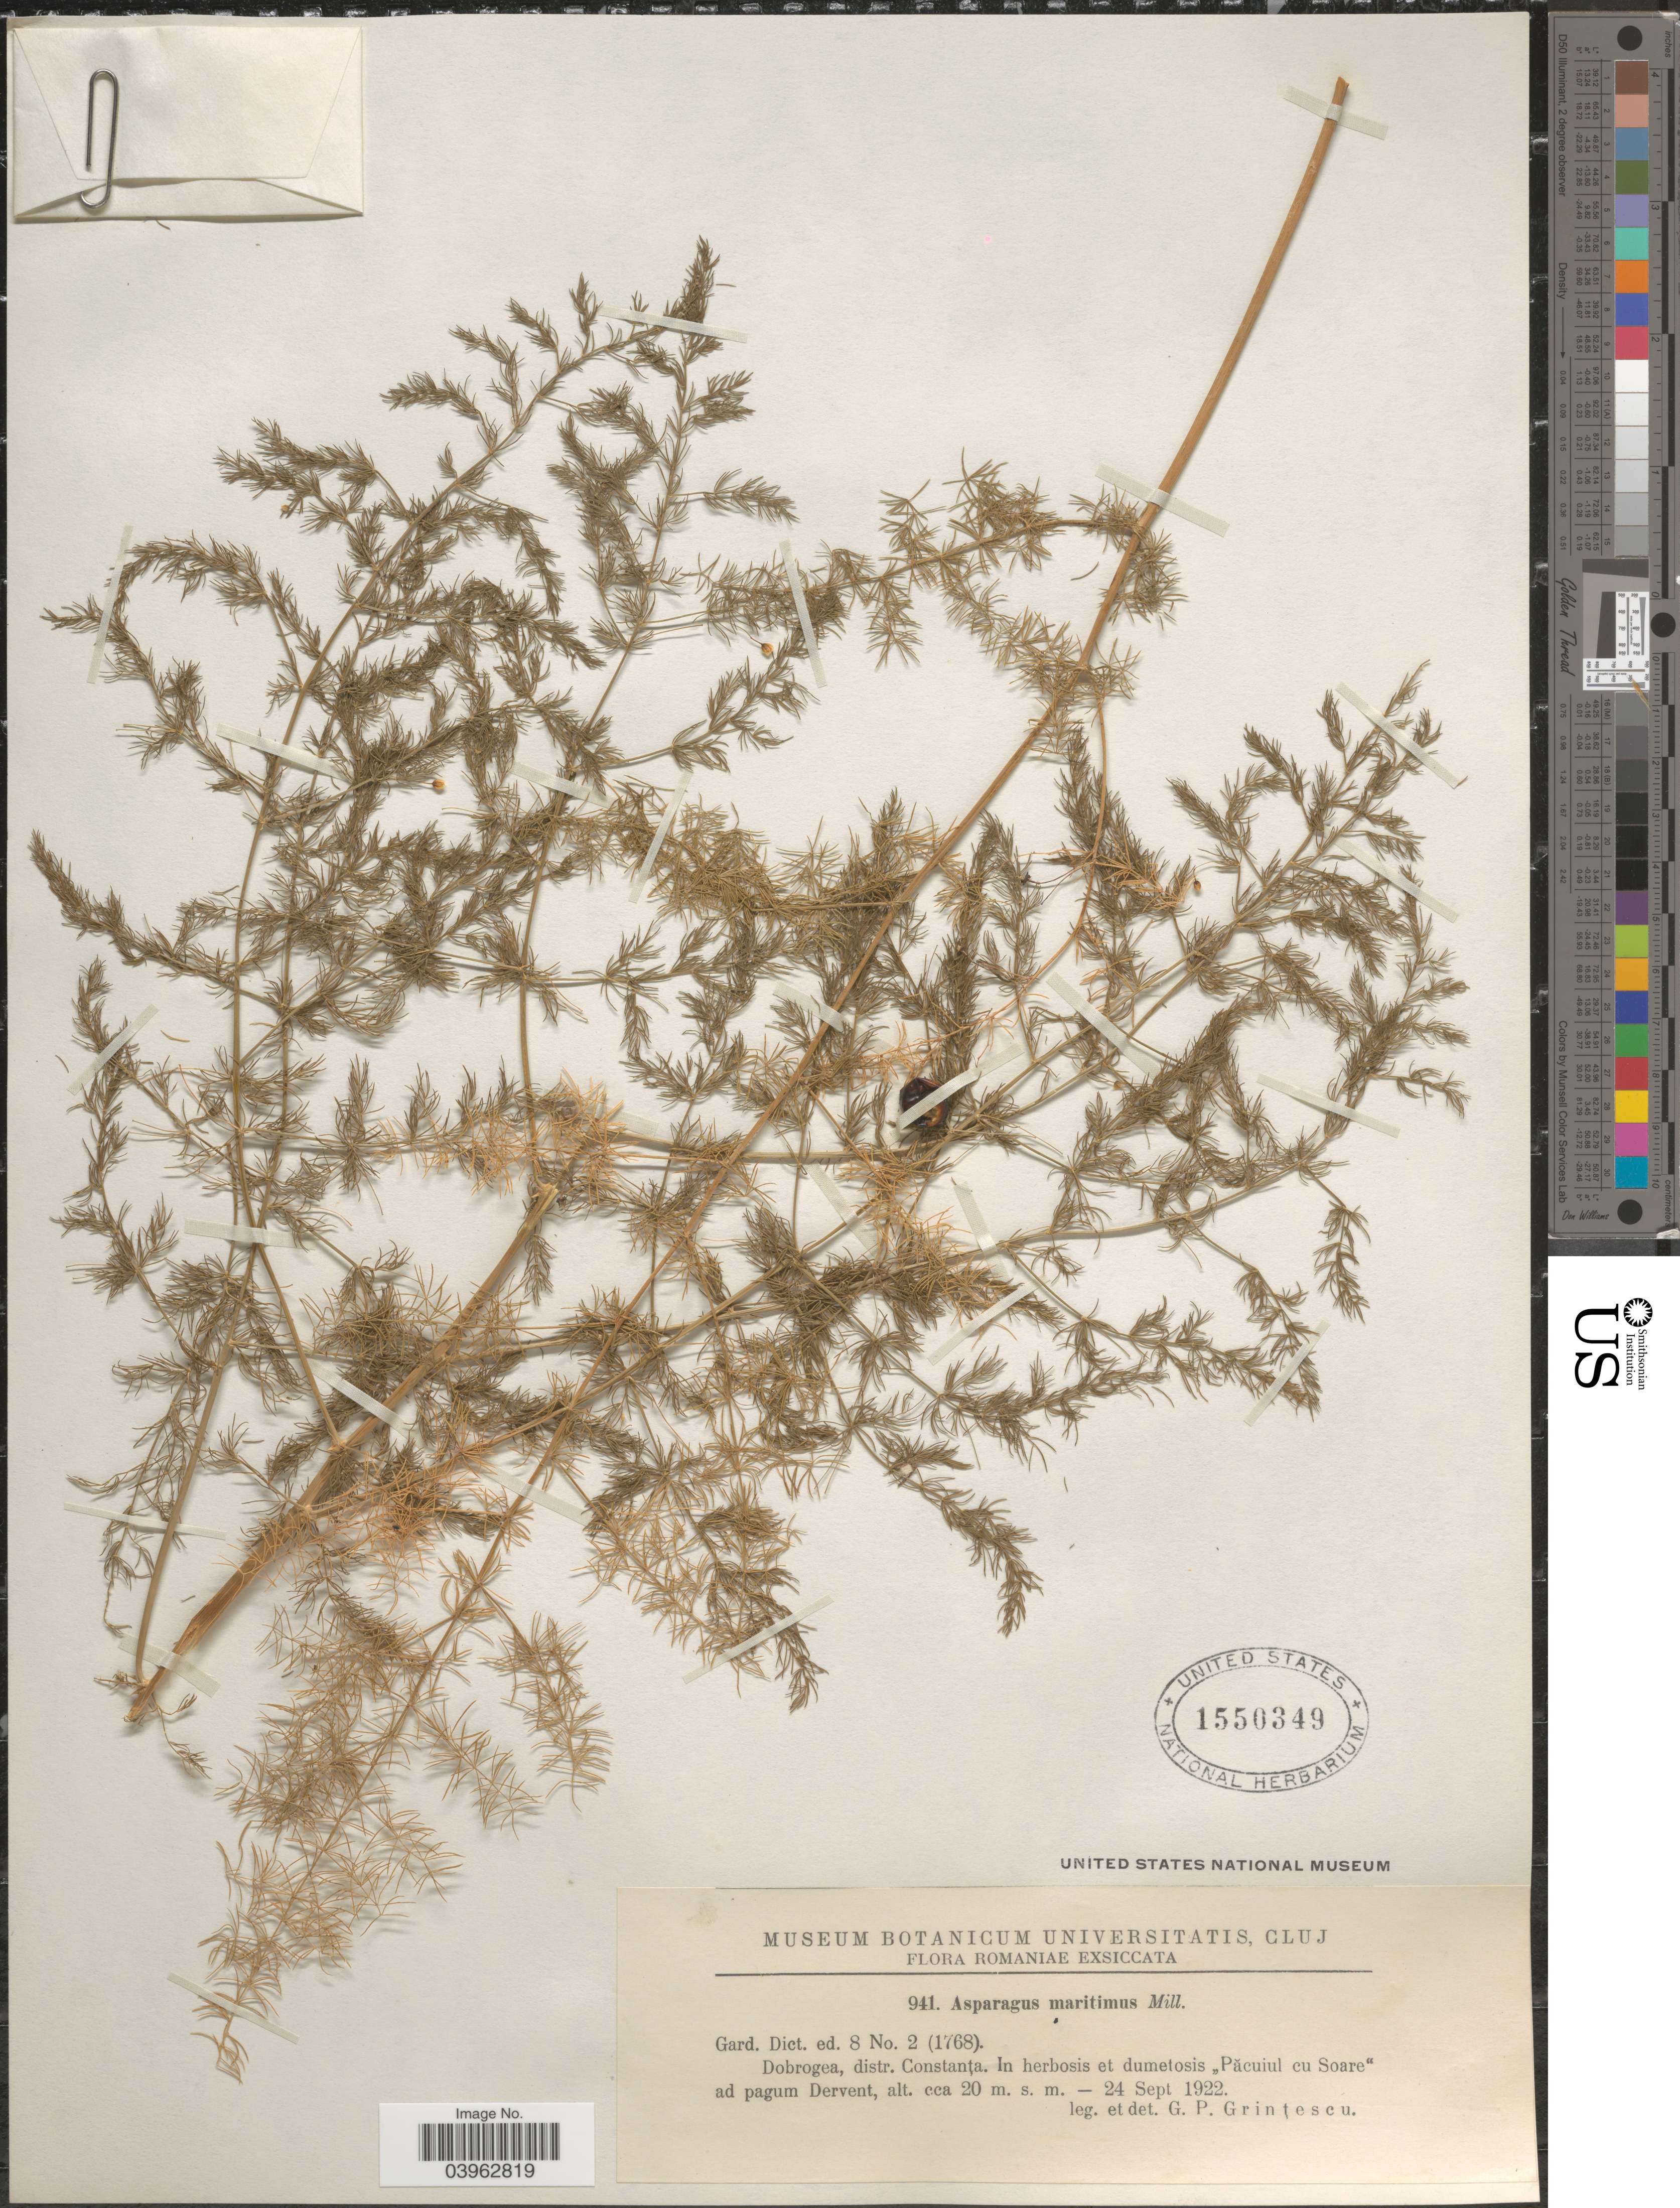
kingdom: Plantae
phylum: Tracheophyta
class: Liliopsida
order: Asparagales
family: Asparagaceae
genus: Asparagus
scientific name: Asparagus maritimus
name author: (L.) Mill.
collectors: G. Grintescu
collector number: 941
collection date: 1922-09-24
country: Romania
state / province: Constanta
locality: Romaniae. Dobrogea, distr. Constanta. In herbosis et dumetosis "Păcuiul cu Soare" ad pagum Dervent.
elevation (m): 20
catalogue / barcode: US 1550349